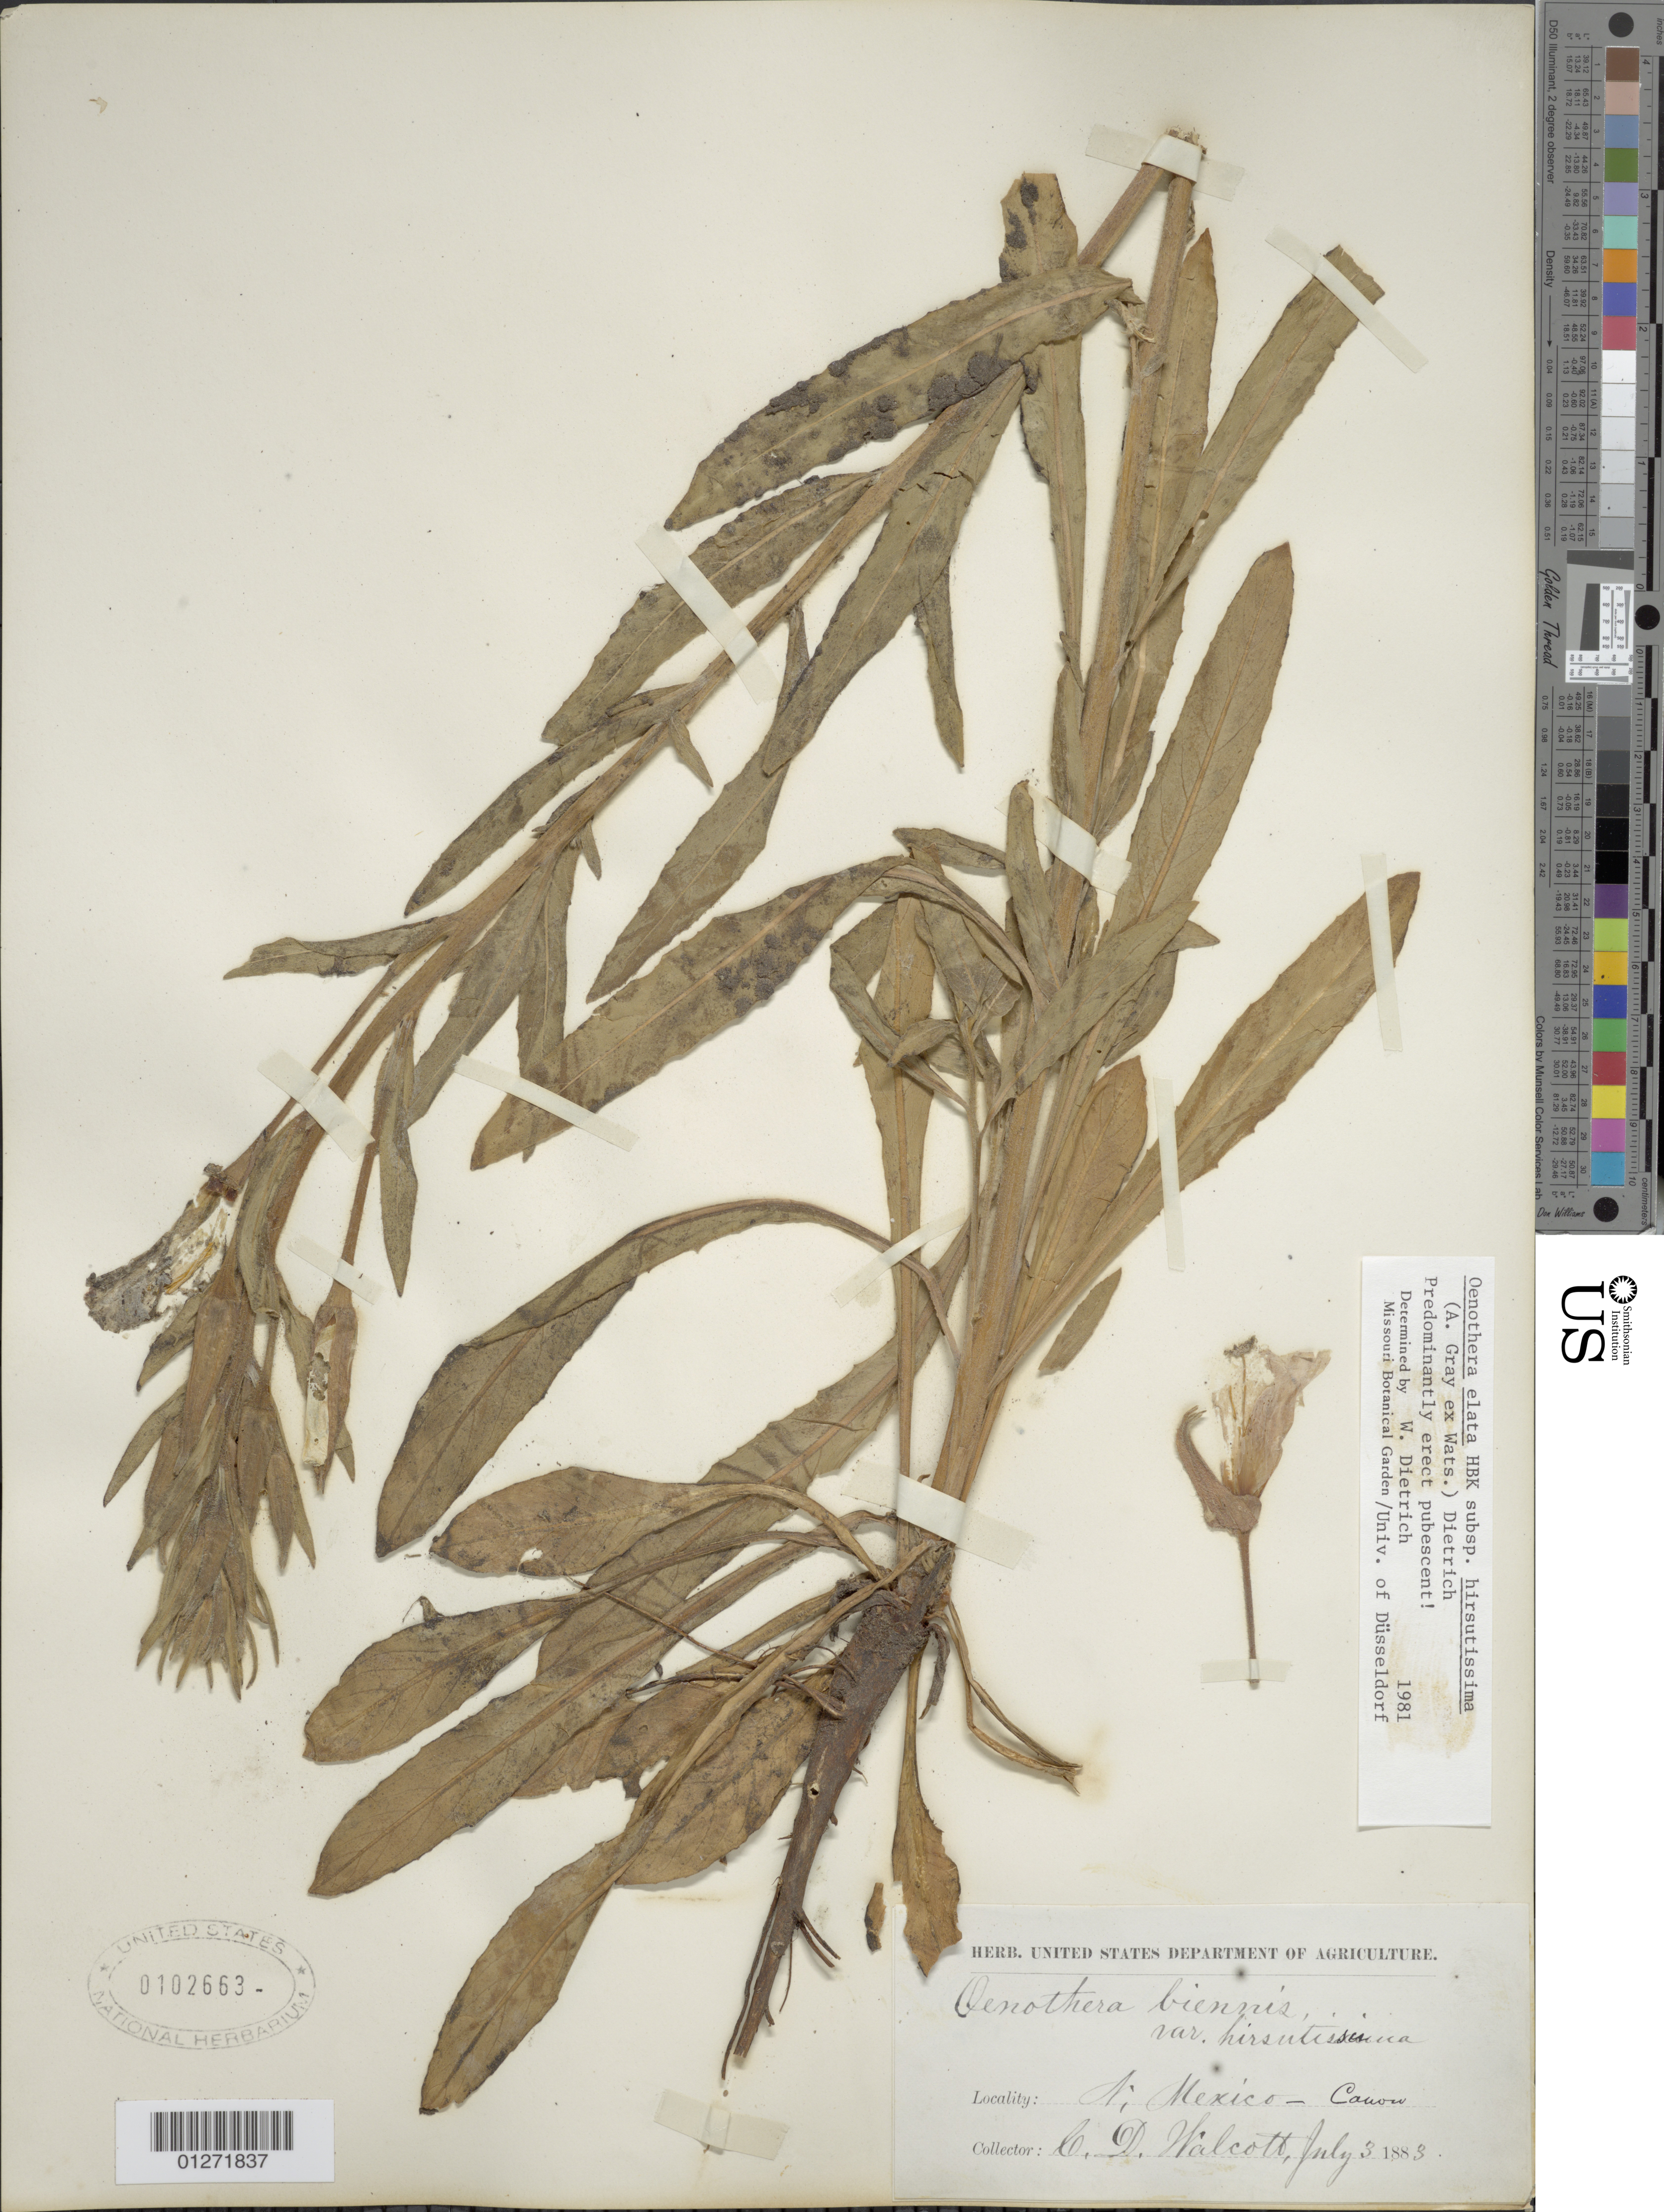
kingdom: Plantae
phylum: Tracheophyta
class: Magnoliopsida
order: Myrtales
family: Onagraceae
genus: Oenothera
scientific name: Oenothera elata subsp. hirsutissima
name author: (A. Gray ex S. Watson) W. Dietr.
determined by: Dietrich, W.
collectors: C. Walcott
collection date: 1883-07-03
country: United States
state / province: New Mexico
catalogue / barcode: US 102663